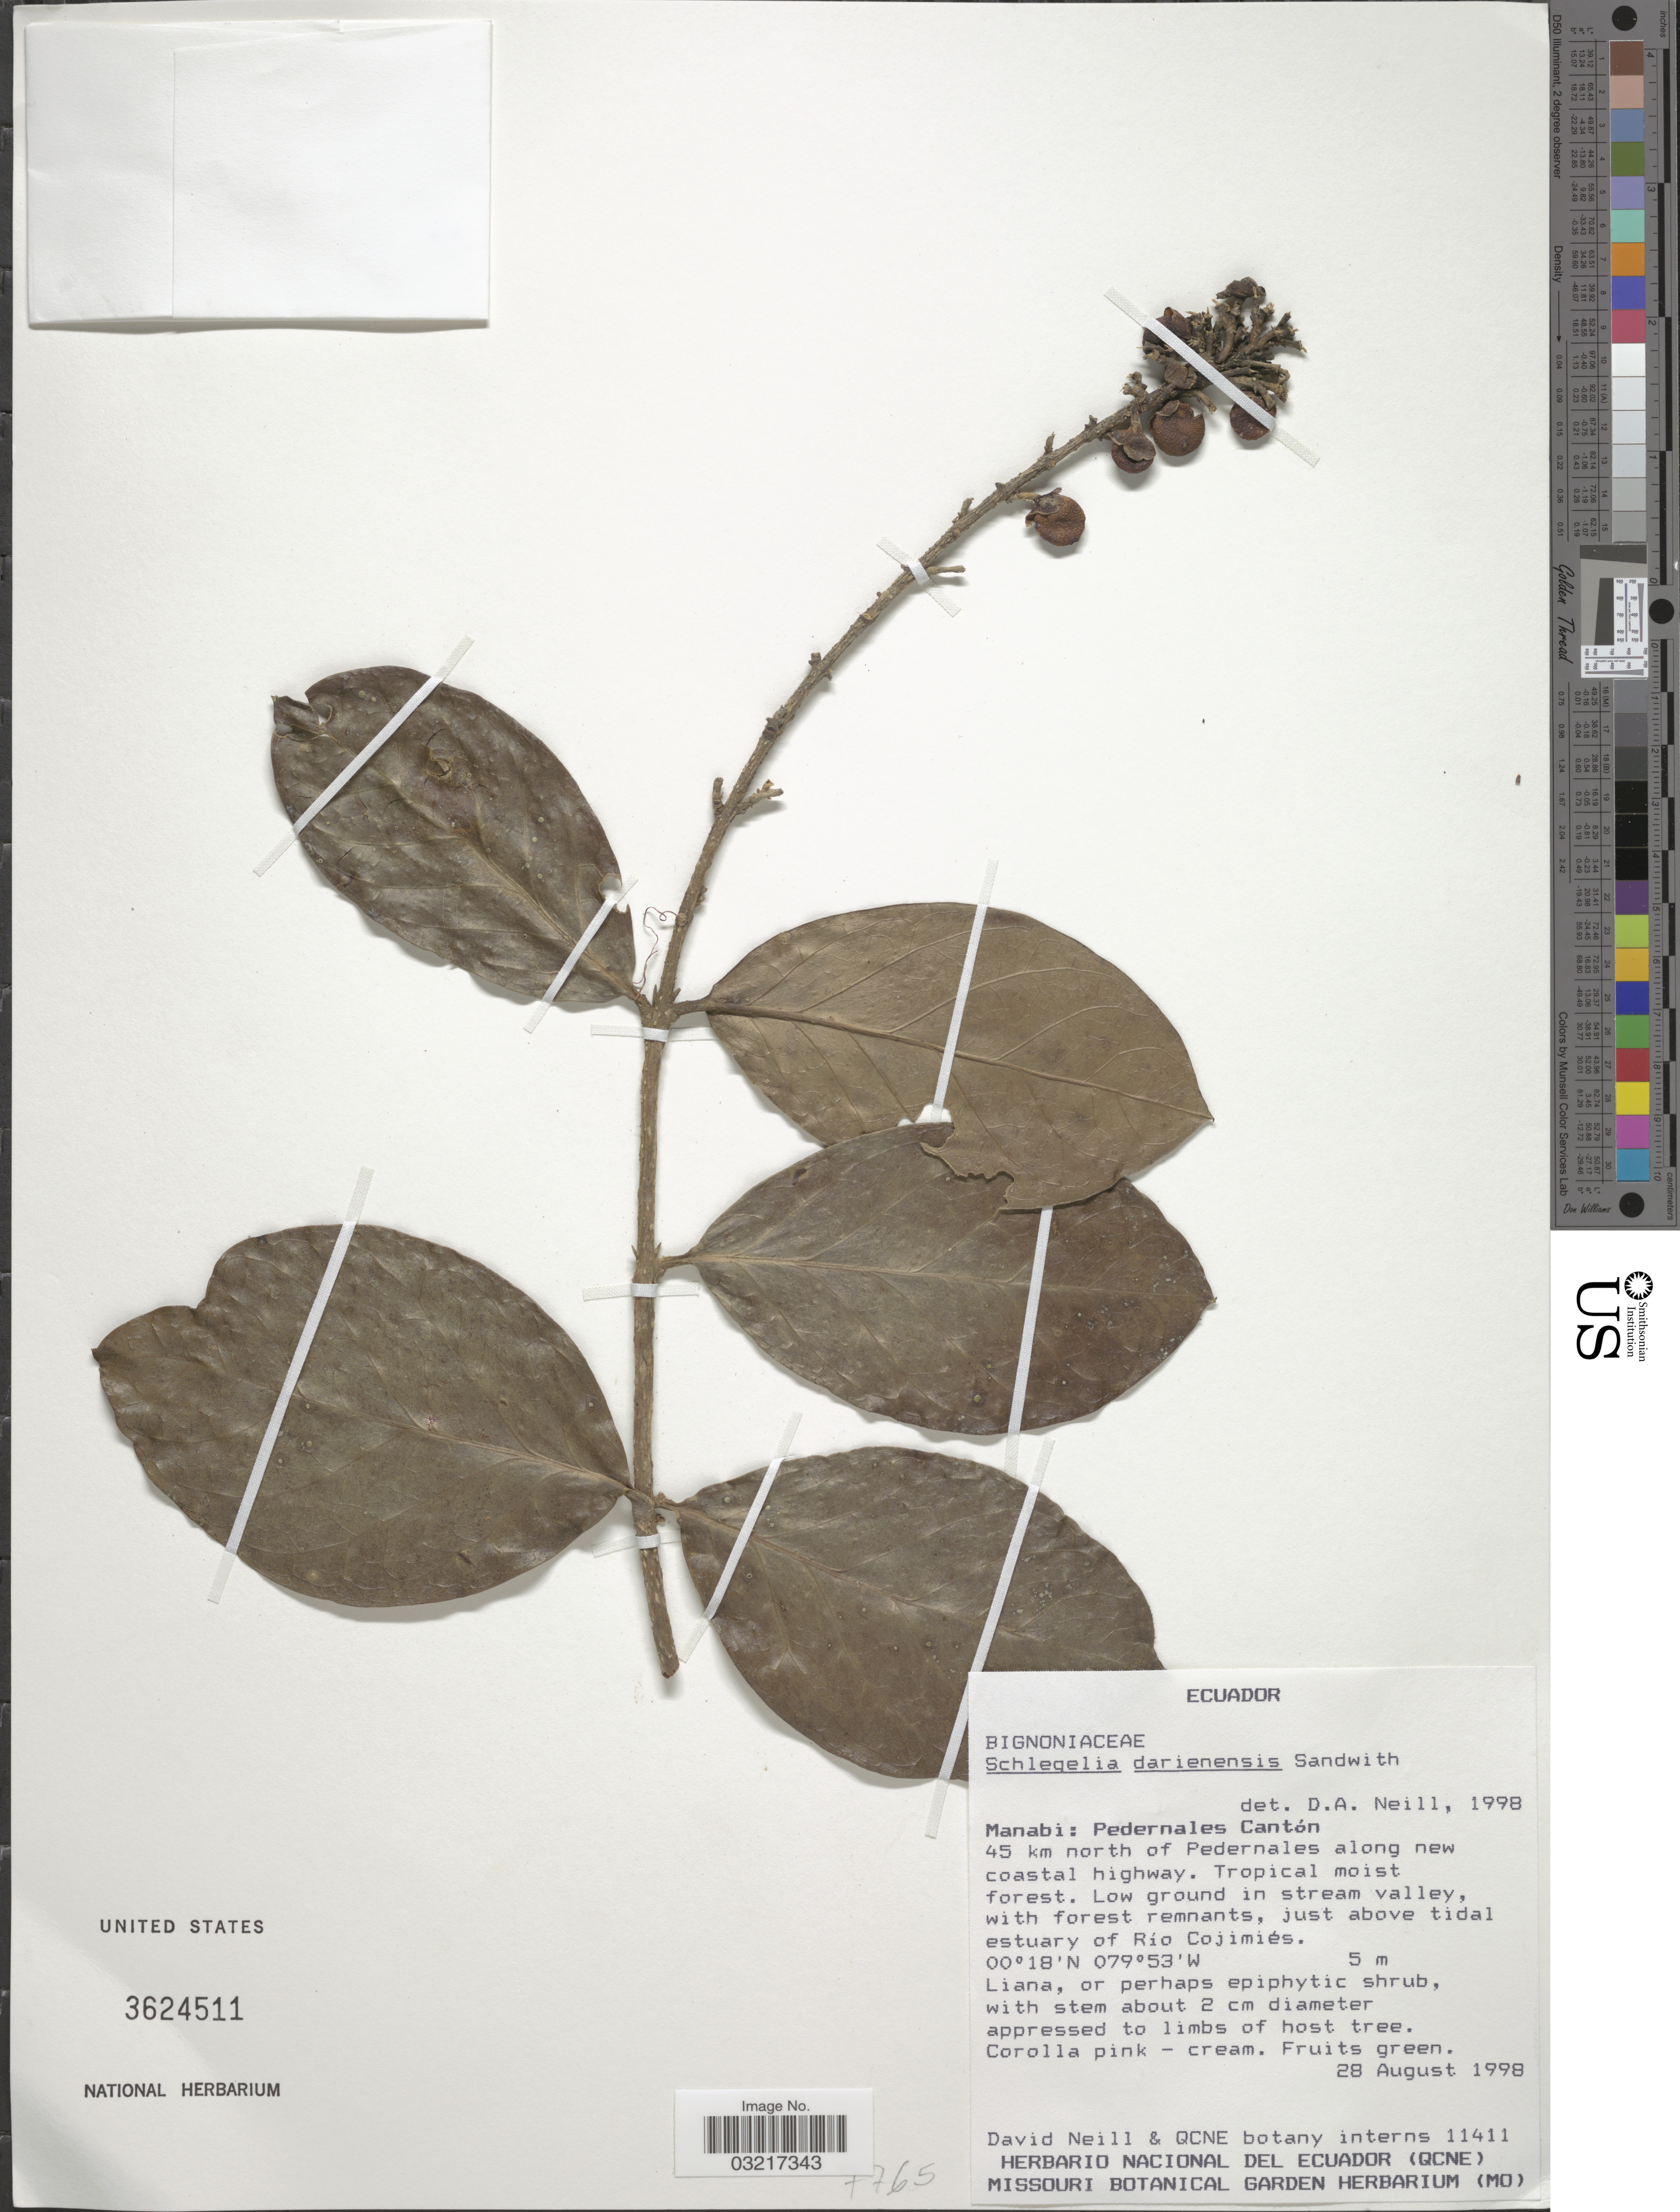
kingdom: Plantae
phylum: Tracheophyta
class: Magnoliopsida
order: Lamiales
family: Schlegeliaceae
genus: Schlegelia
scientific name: Schlegelia darienensis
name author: Sandwith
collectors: D. Neill & QCNE botany interns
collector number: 11411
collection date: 1998-08-28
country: Ecuador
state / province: Manabí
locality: Pedernales Cantón. 45 km north of Pedernales along new coastal highway. Tropical moist forest. Low ground in stream valley, with forest remnants, just above tidal estuary of Río Cojimiés.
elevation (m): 5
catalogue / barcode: US 3624511